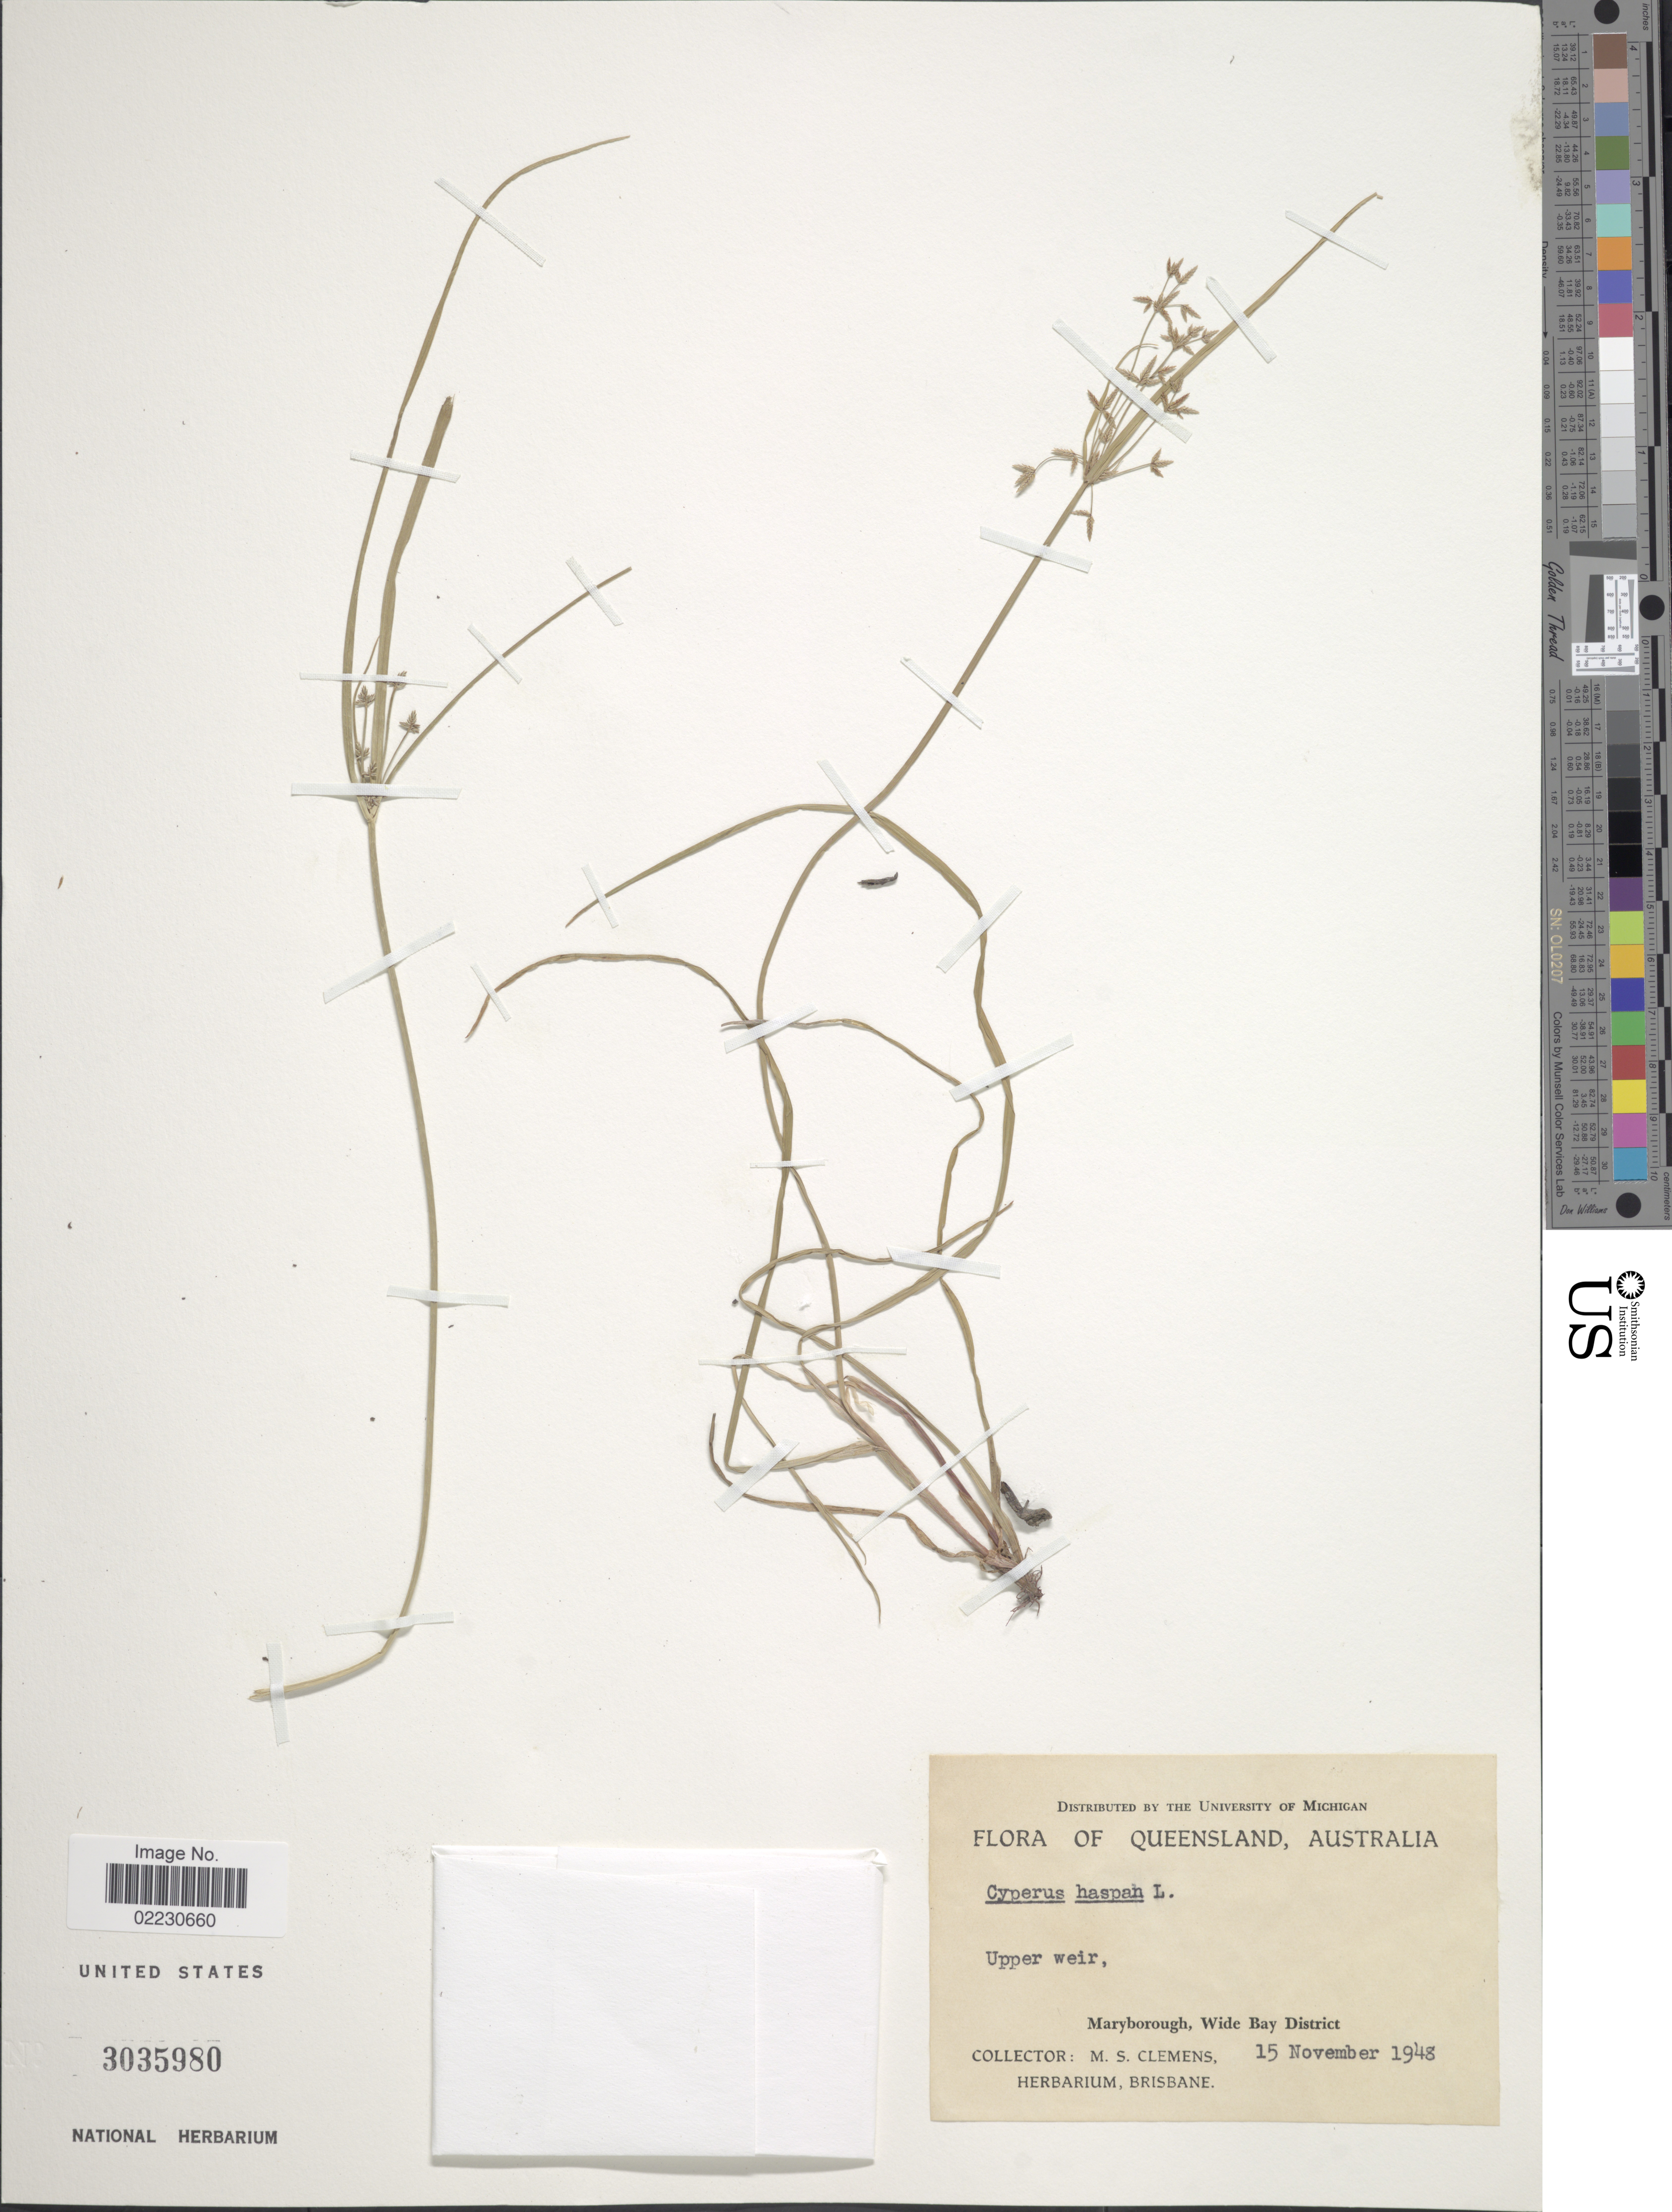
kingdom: Plantae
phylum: Tracheophyta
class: Liliopsida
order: Poales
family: Cyperaceae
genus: Cyperus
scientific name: Cyperus haspan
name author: L.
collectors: M. S. Clemens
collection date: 1948-11-15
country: Australia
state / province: Queensland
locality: Upper weir, Maryborough, Wide Bay District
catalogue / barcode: US 3035980